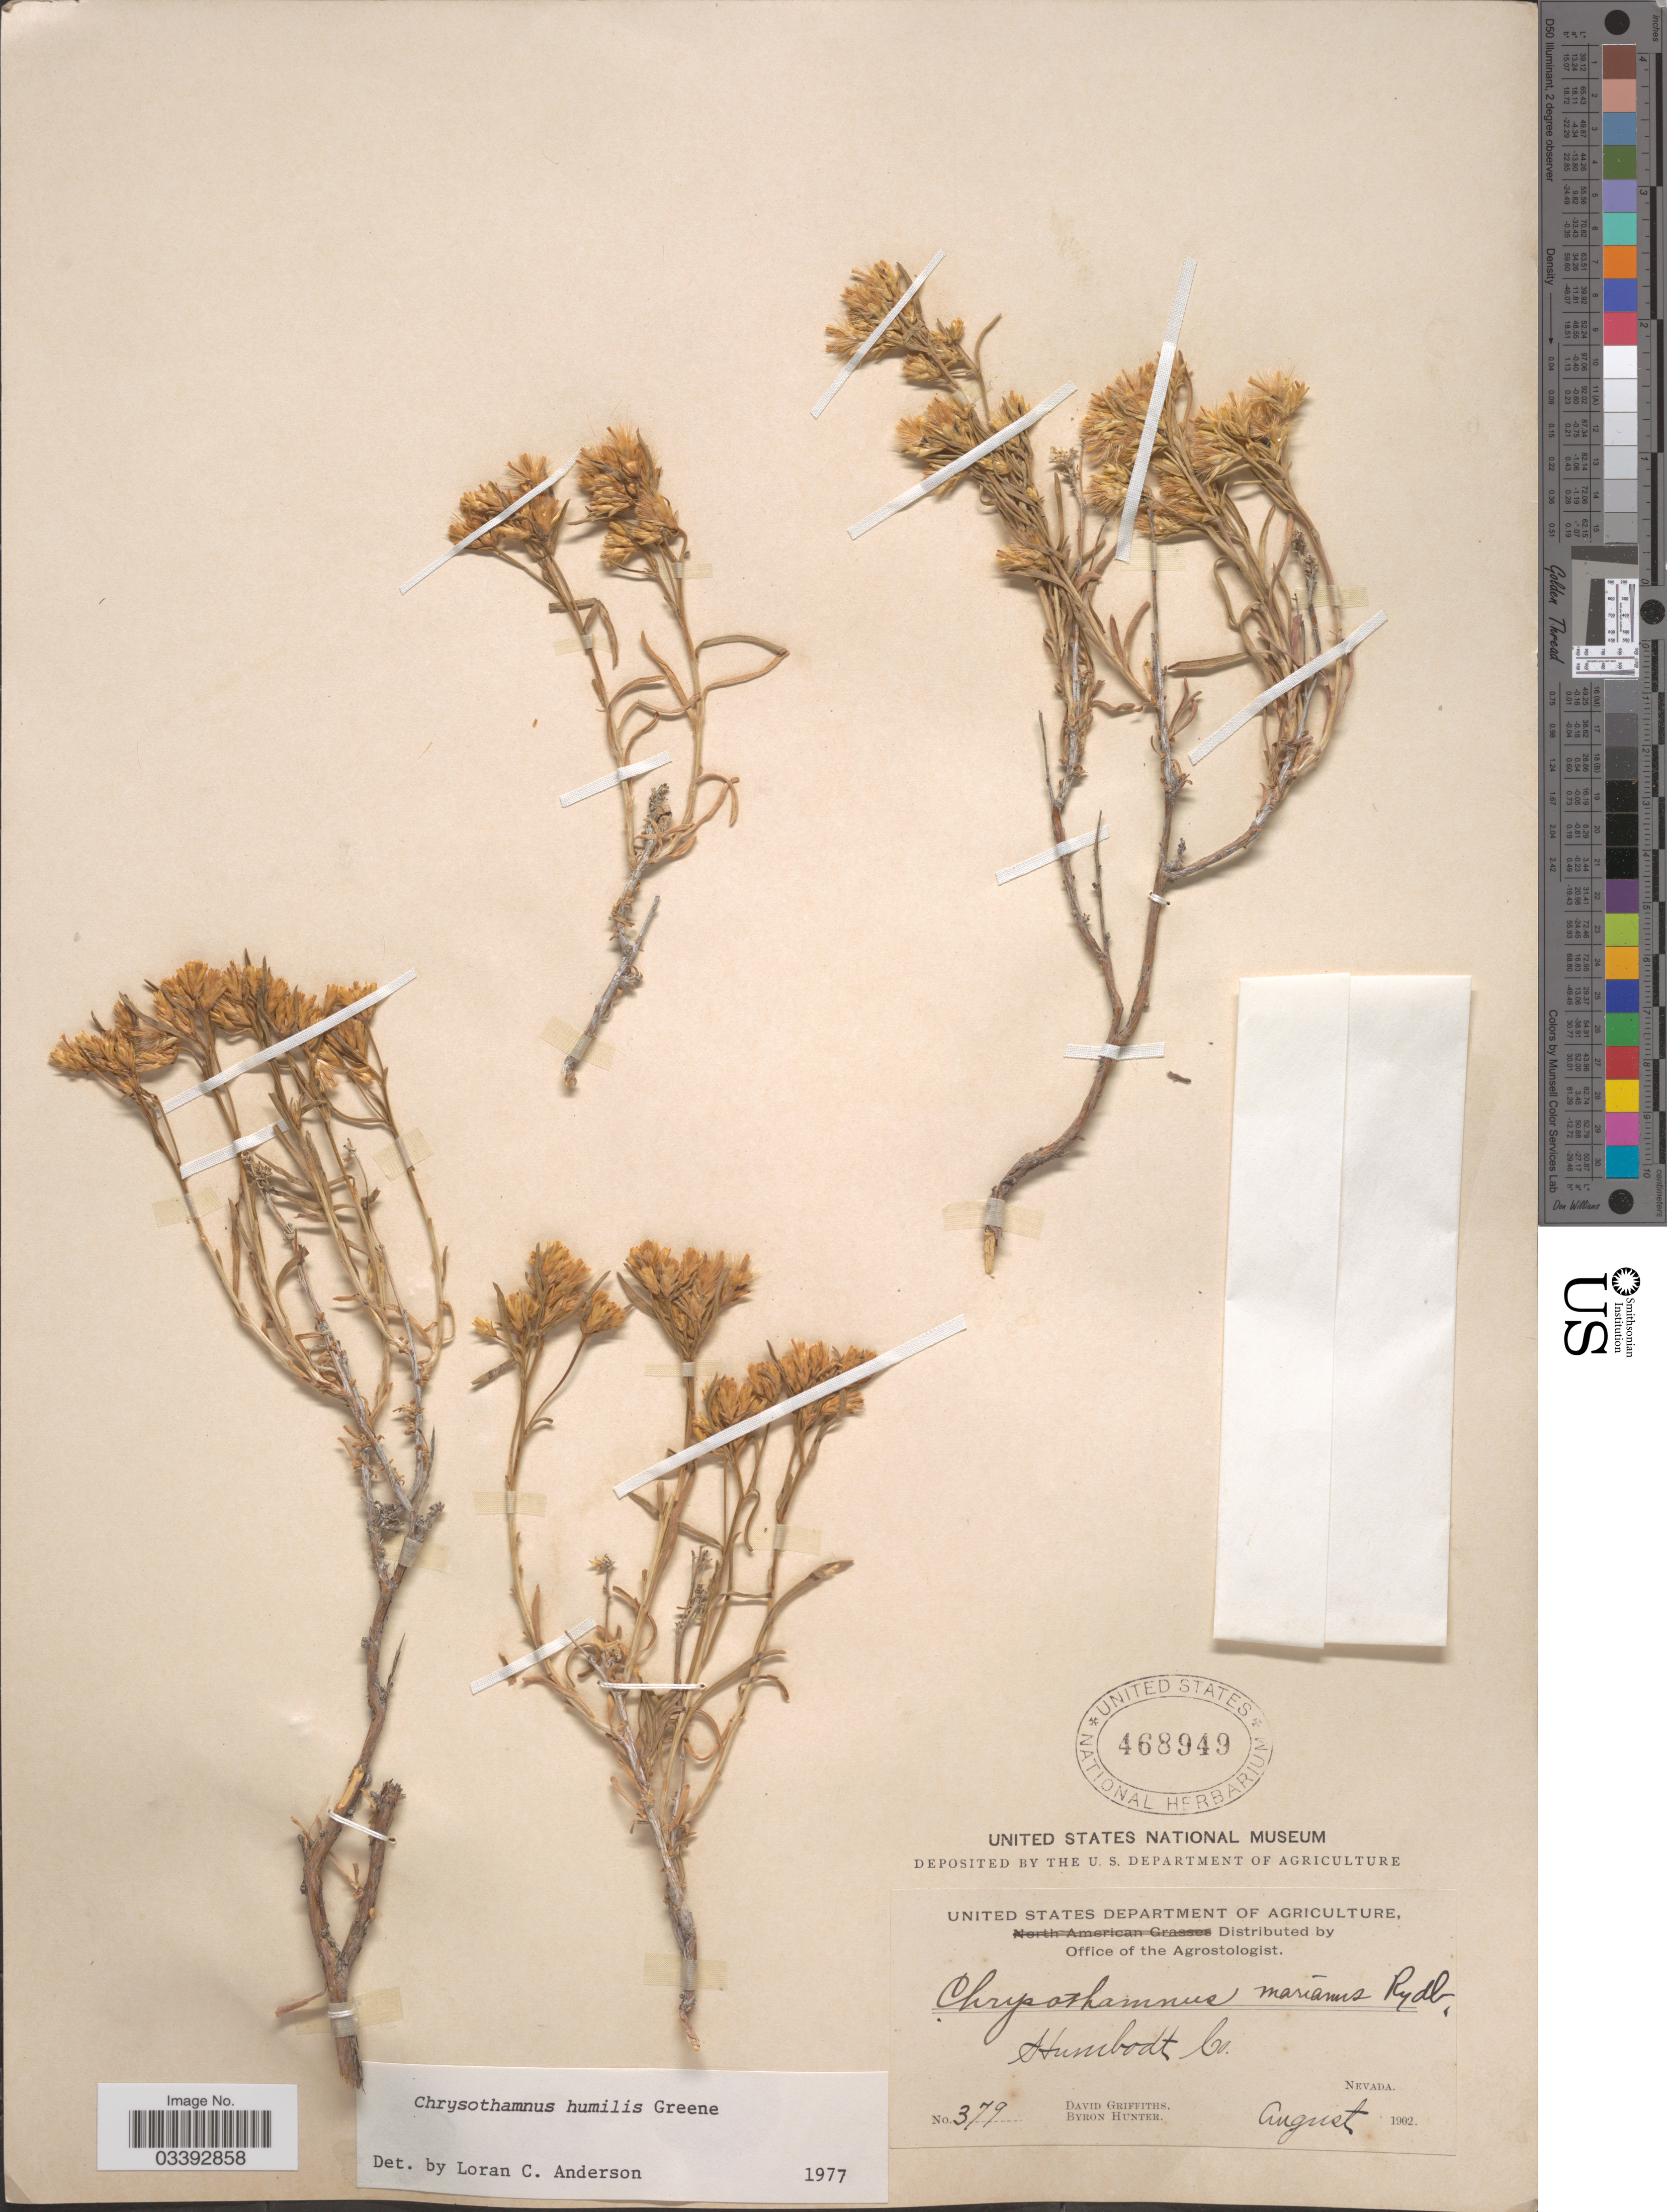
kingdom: Plantae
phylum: Tracheophyta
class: Magnoliopsida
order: Asterales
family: Asteraceae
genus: Chrysothamnus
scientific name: Chrysothamnus humilis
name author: Greene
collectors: D. Griffiths & B. Hunter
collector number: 379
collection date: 1902-08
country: United States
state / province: Nevada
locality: Humbodt Co.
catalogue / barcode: US 468949